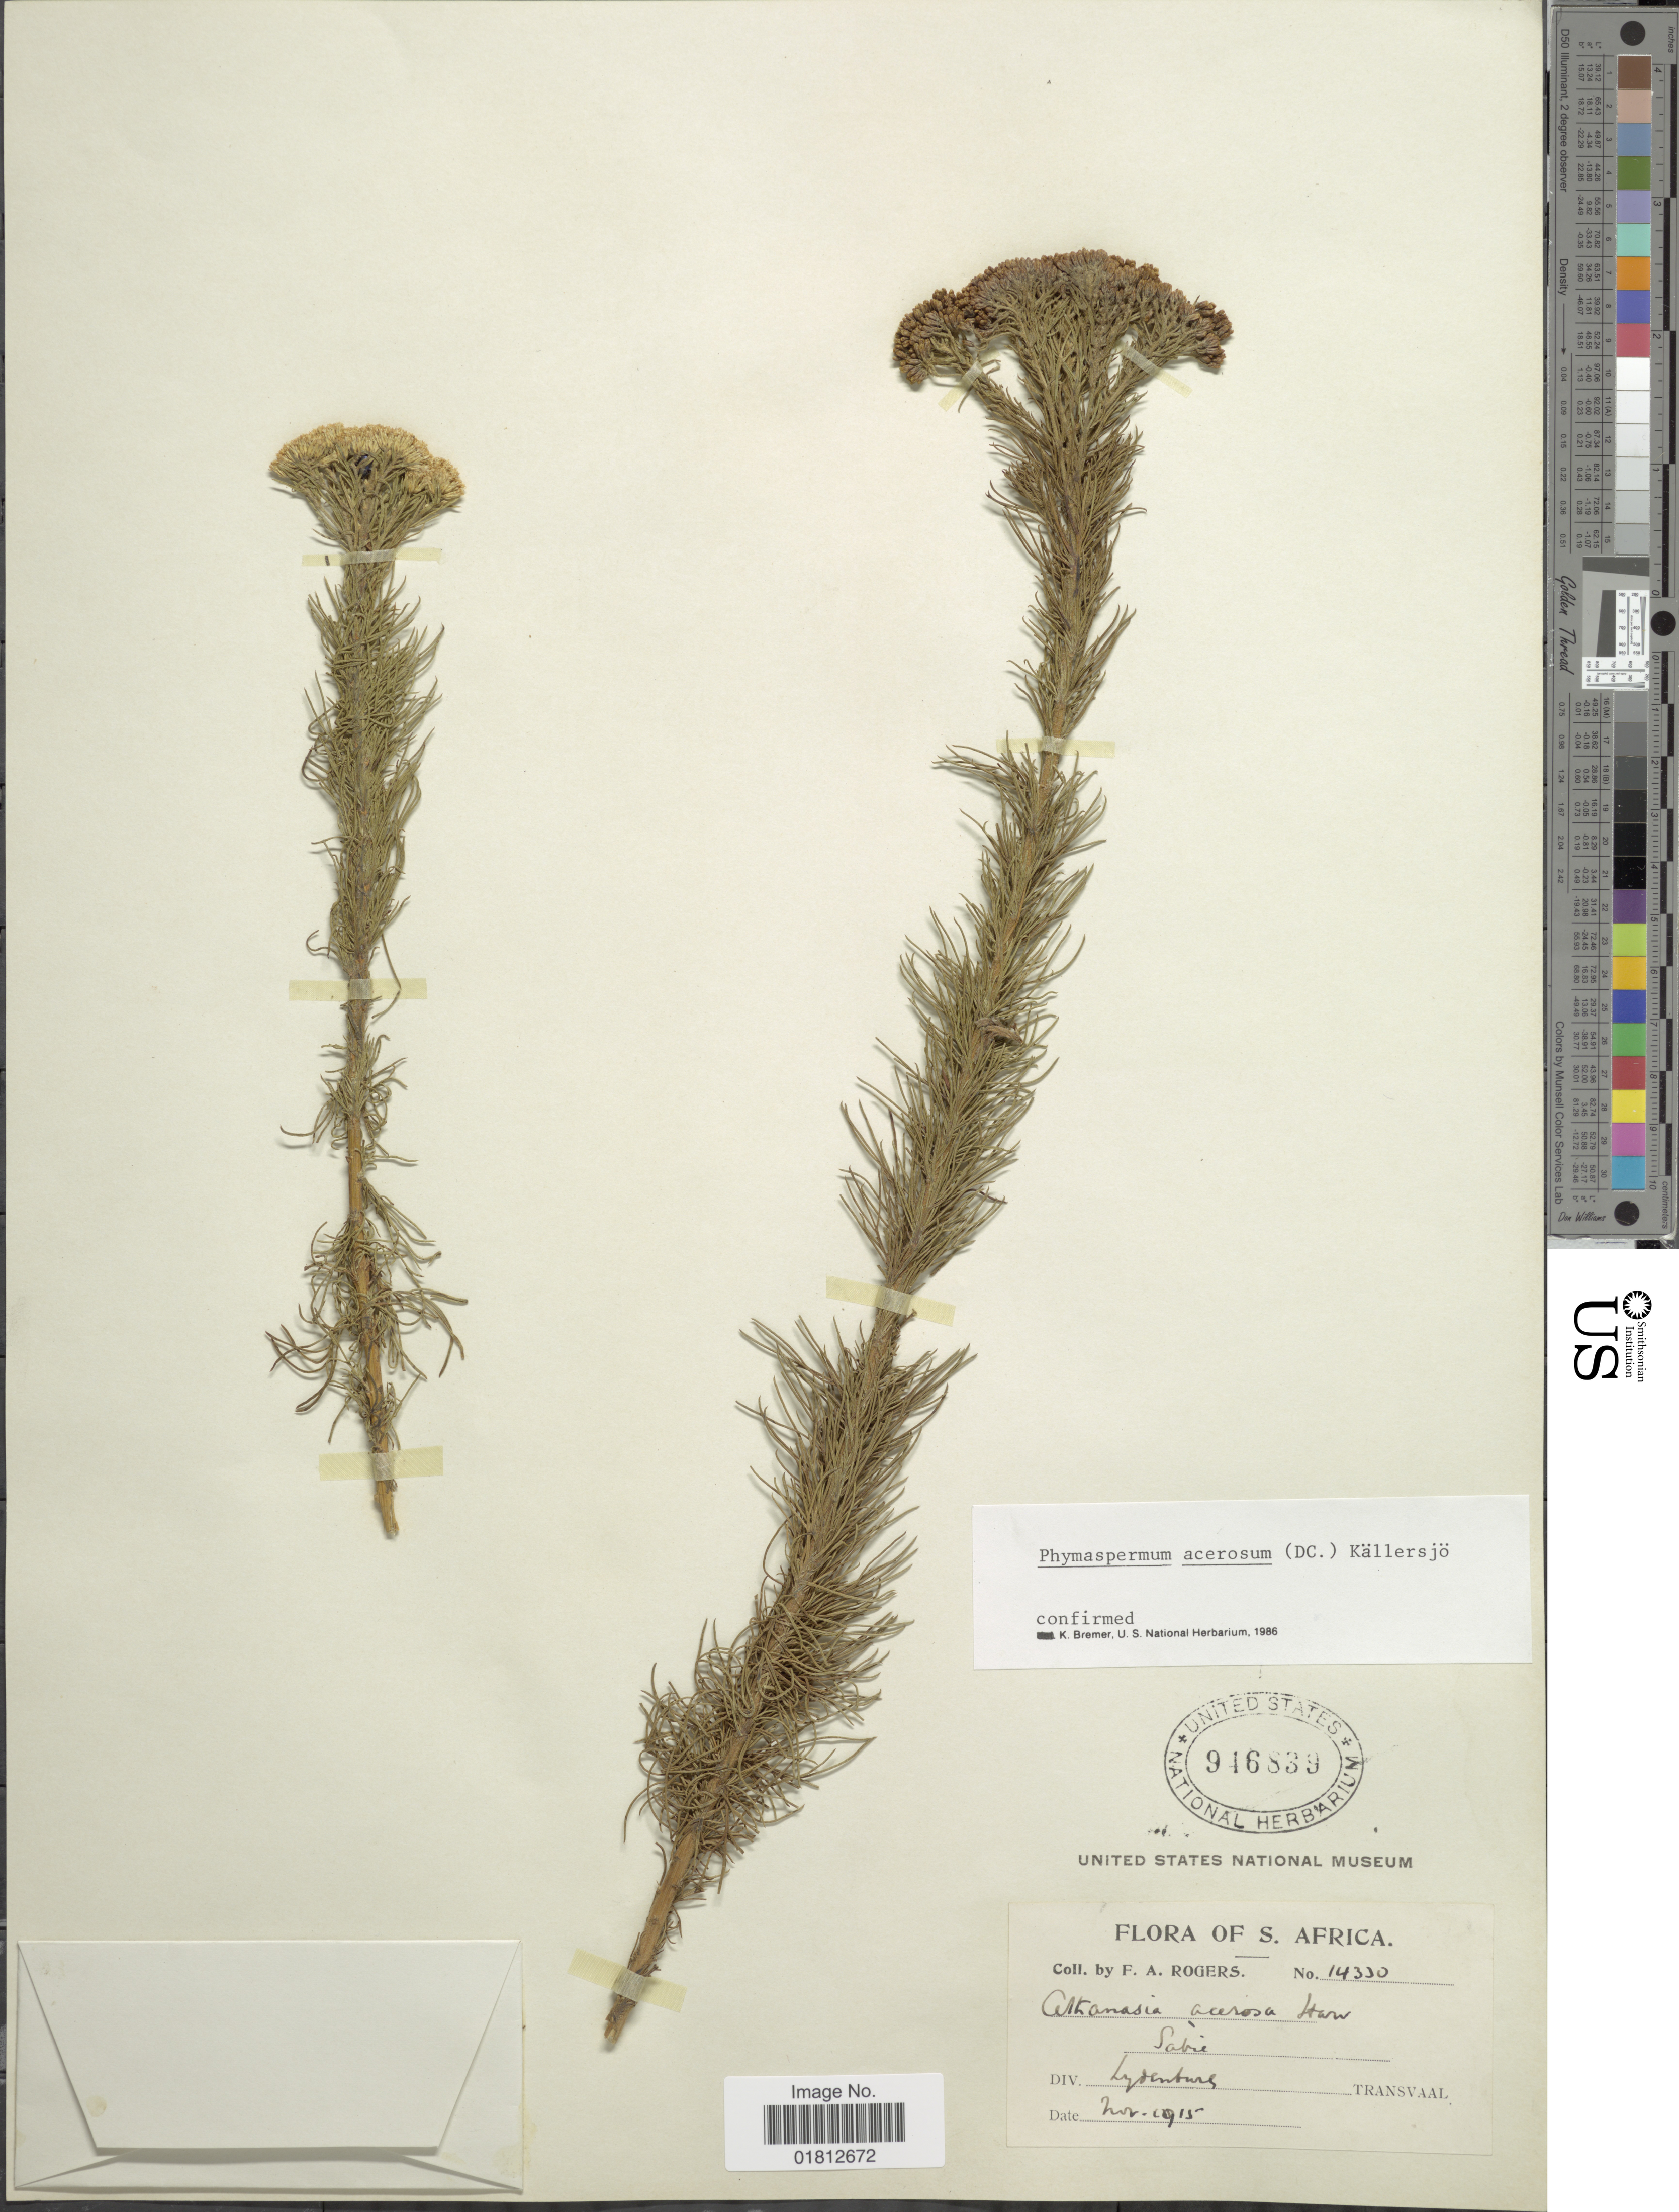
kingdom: Plantae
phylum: Tracheophyta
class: Magnoliopsida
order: Asterales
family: Asteraceae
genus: Phymaspermum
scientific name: Phymaspermum acerosum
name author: (DC.) Källersjö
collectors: F. A. Rogers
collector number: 14350*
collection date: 1915-11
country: South Africa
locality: S. Africa, Div. Lydenburg, Transvaal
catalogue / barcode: US 946839